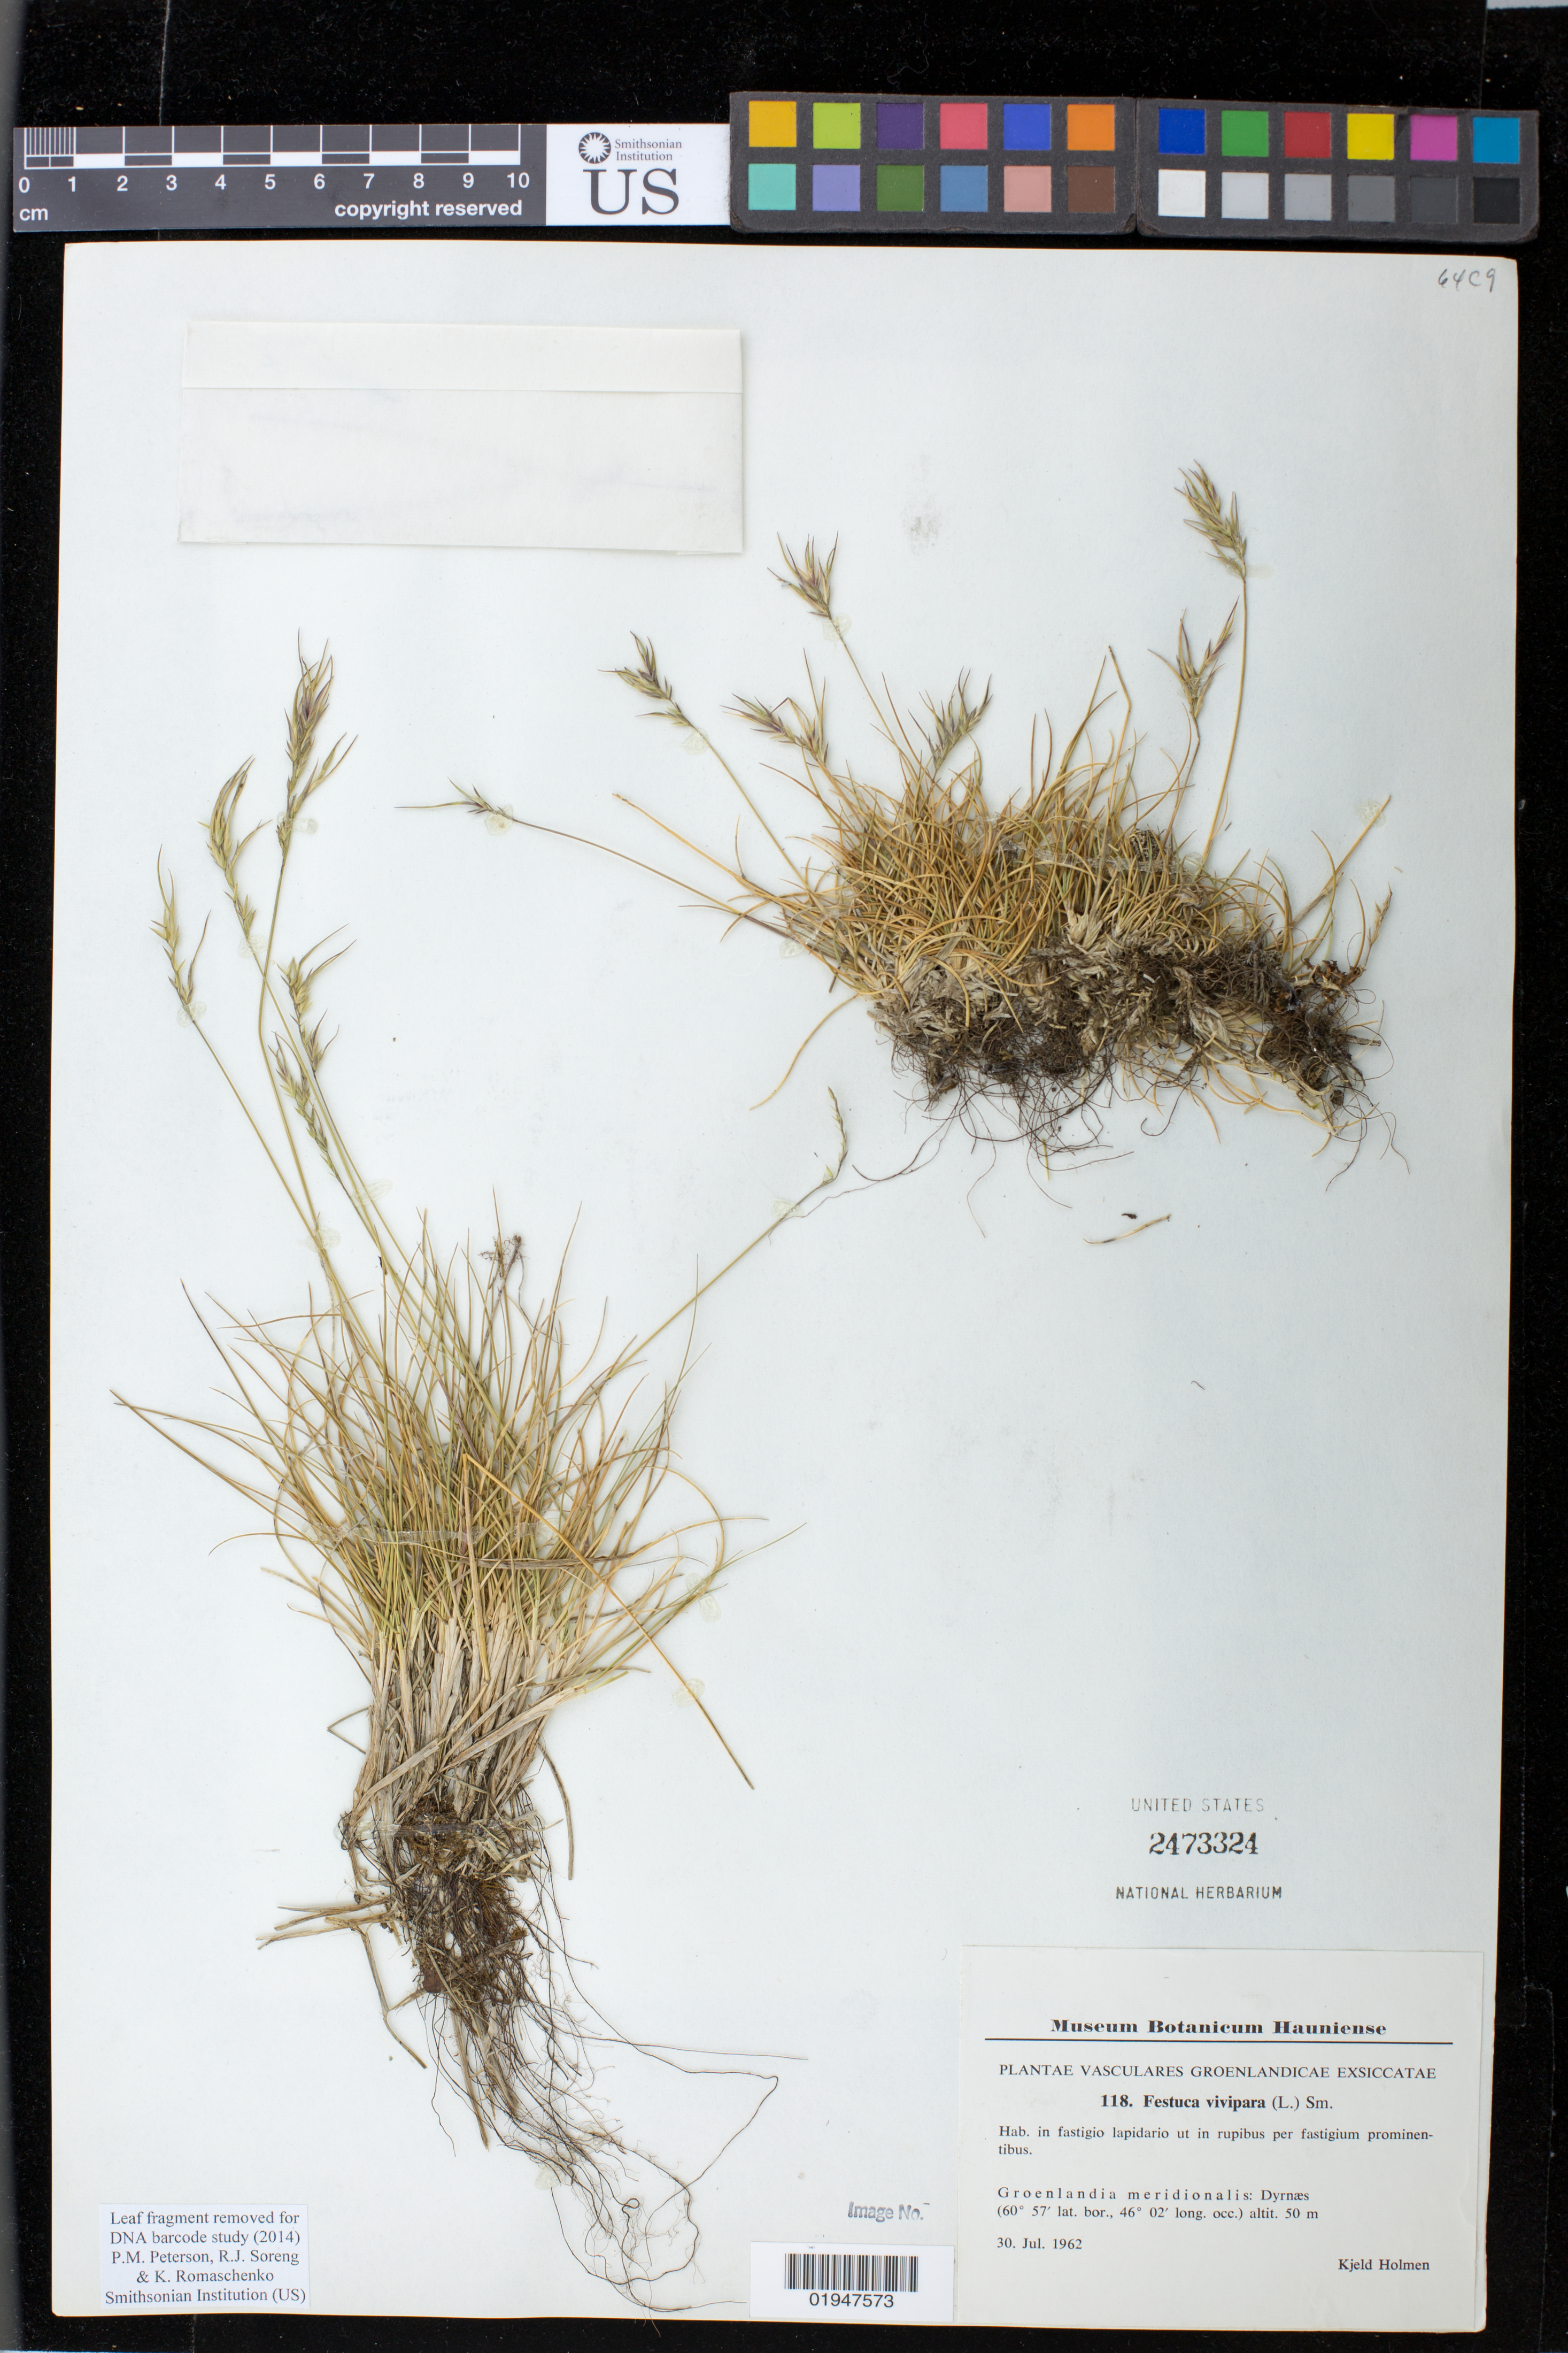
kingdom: Plantae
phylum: Tracheophyta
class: Liliopsida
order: Poales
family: Poaceae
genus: Festuca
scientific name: Festuca vivipara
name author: (L.) Sm.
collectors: K. A. Holmen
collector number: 118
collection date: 1962-07-30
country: Greenland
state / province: Kujalleq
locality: Groenlandia meridionalis: Dyrnæs [[present-day Narsaq]]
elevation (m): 50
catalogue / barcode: US 2473324